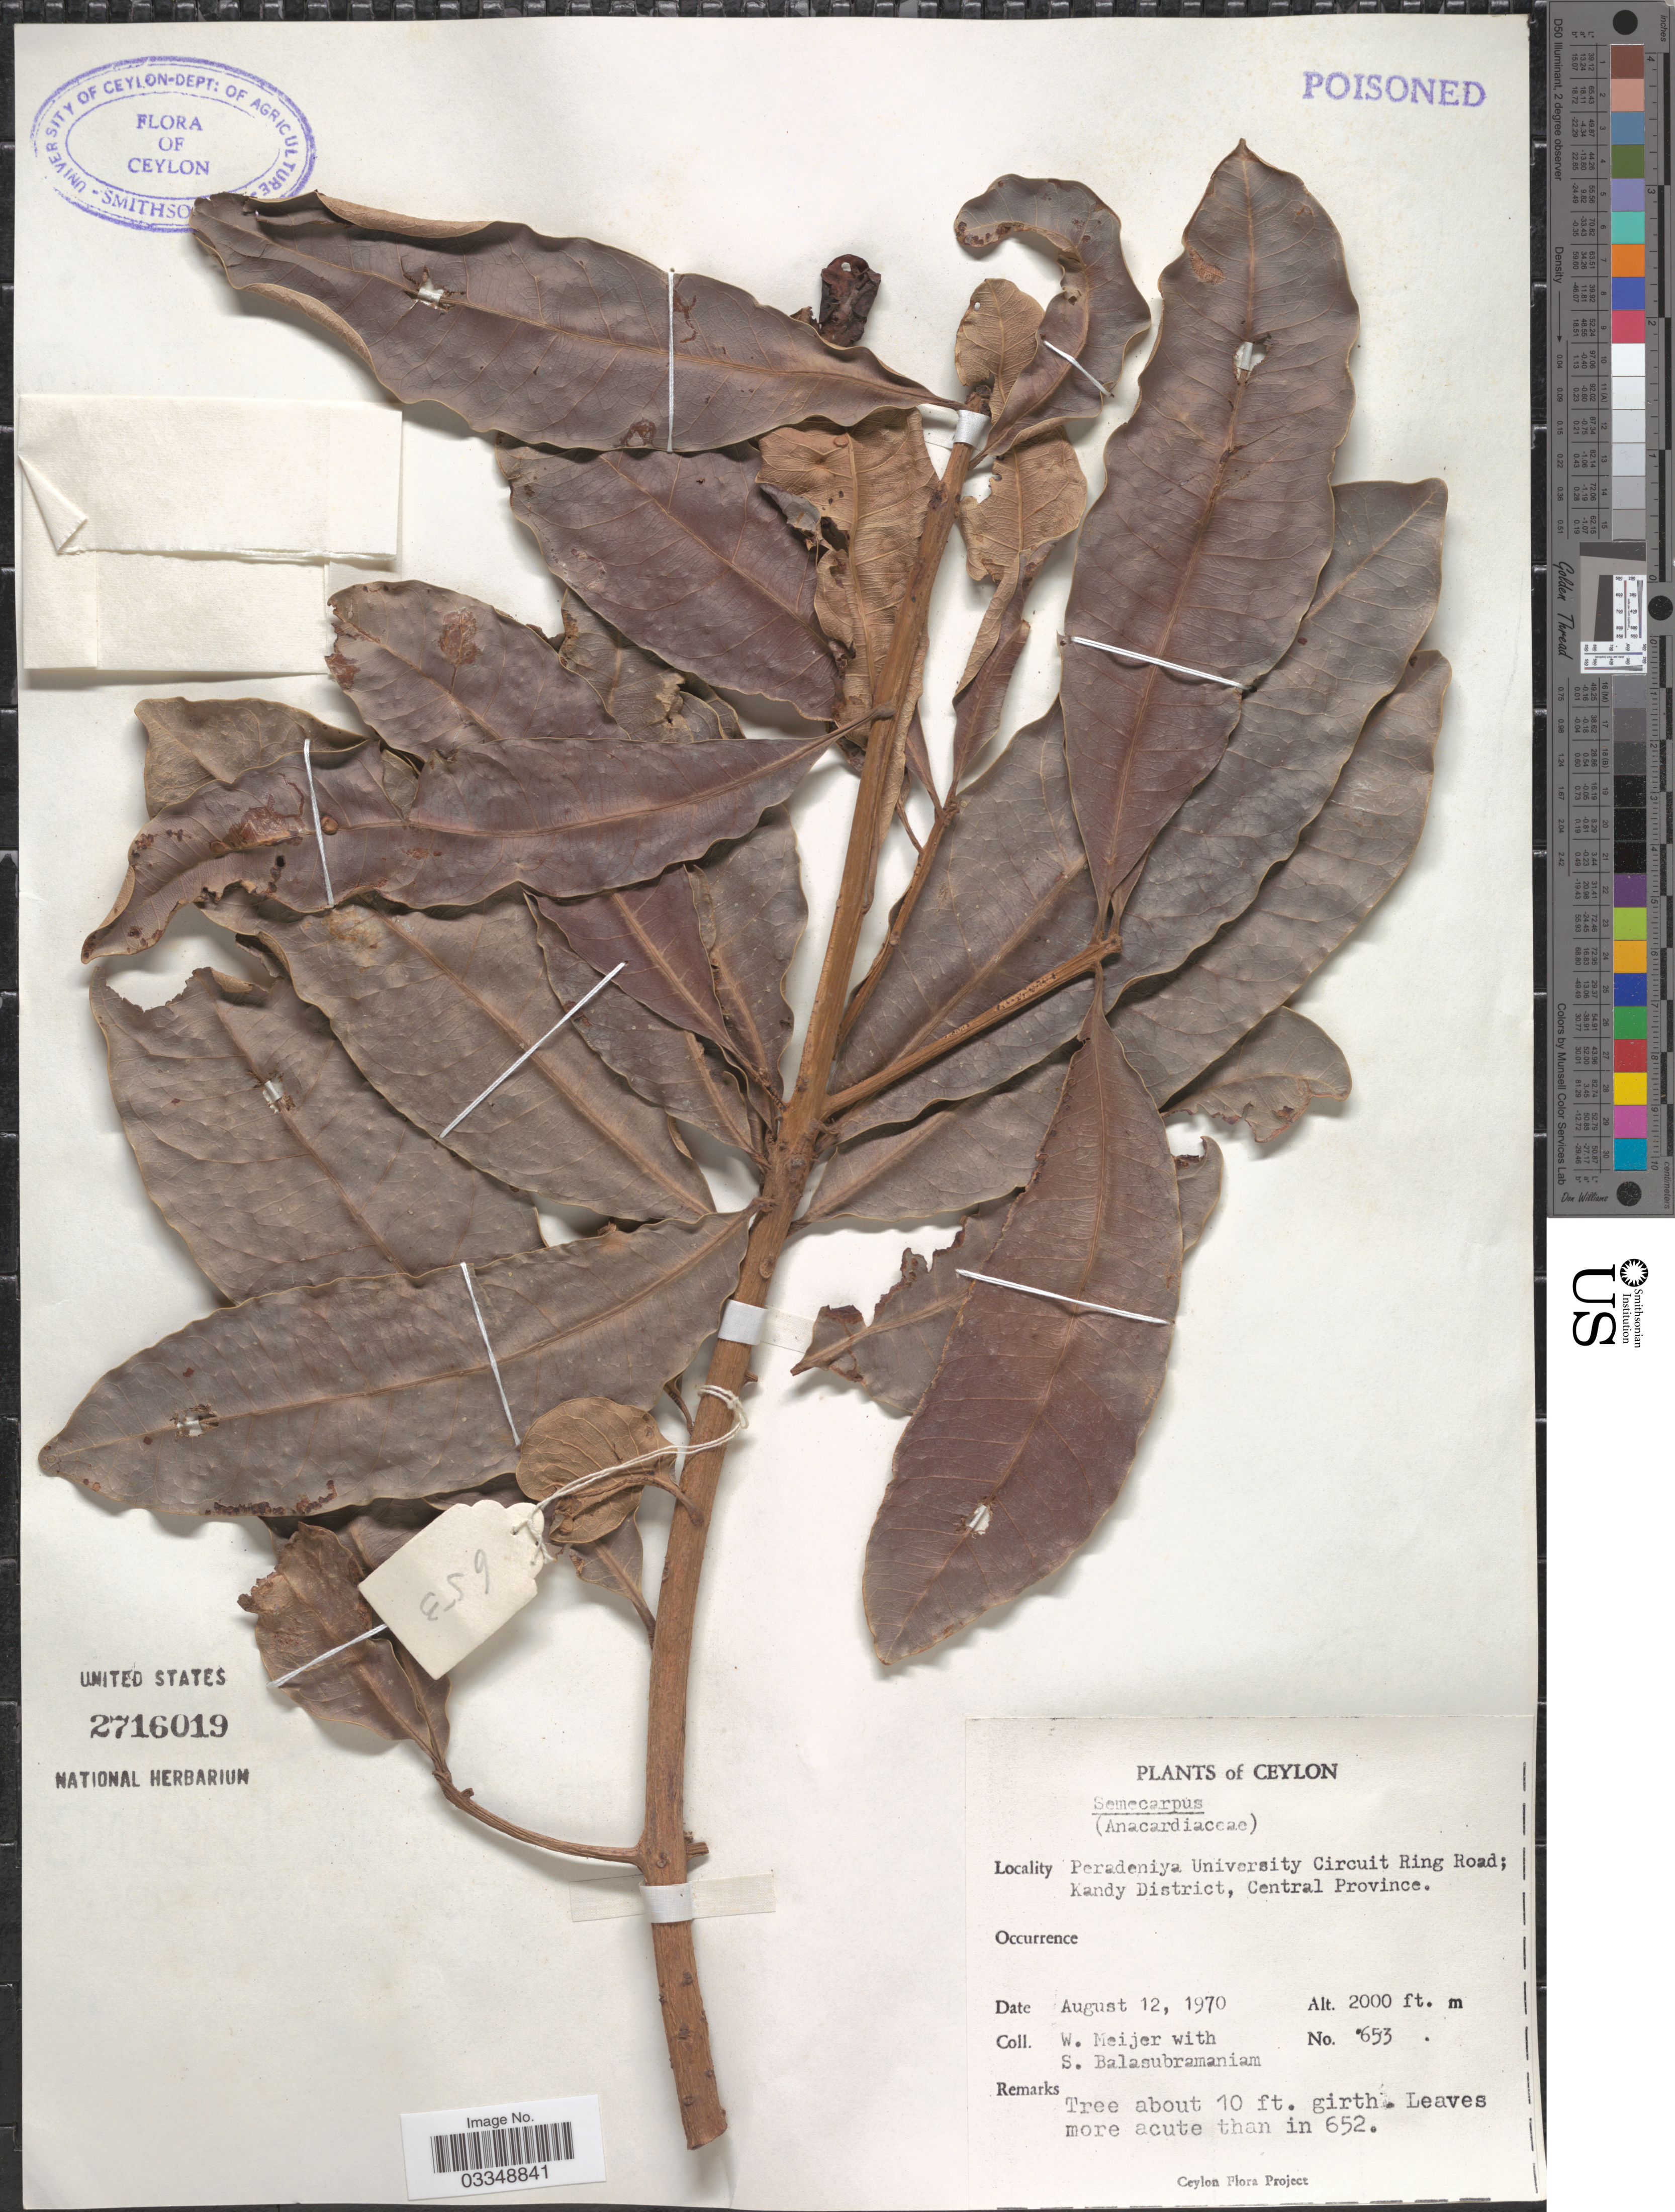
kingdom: Plantae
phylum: Tracheophyta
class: Magnoliopsida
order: Sapindales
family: Anacardiaceae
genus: Semecarpus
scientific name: Semecarpus sp.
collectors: W. Meijer & S. Balasubramaniam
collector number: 653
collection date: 1970-08-12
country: Sri Lanka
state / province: Central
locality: Ceylon. Peradeniya University Circuit Ring Road; Kandy District.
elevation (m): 610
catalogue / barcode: US 2716019